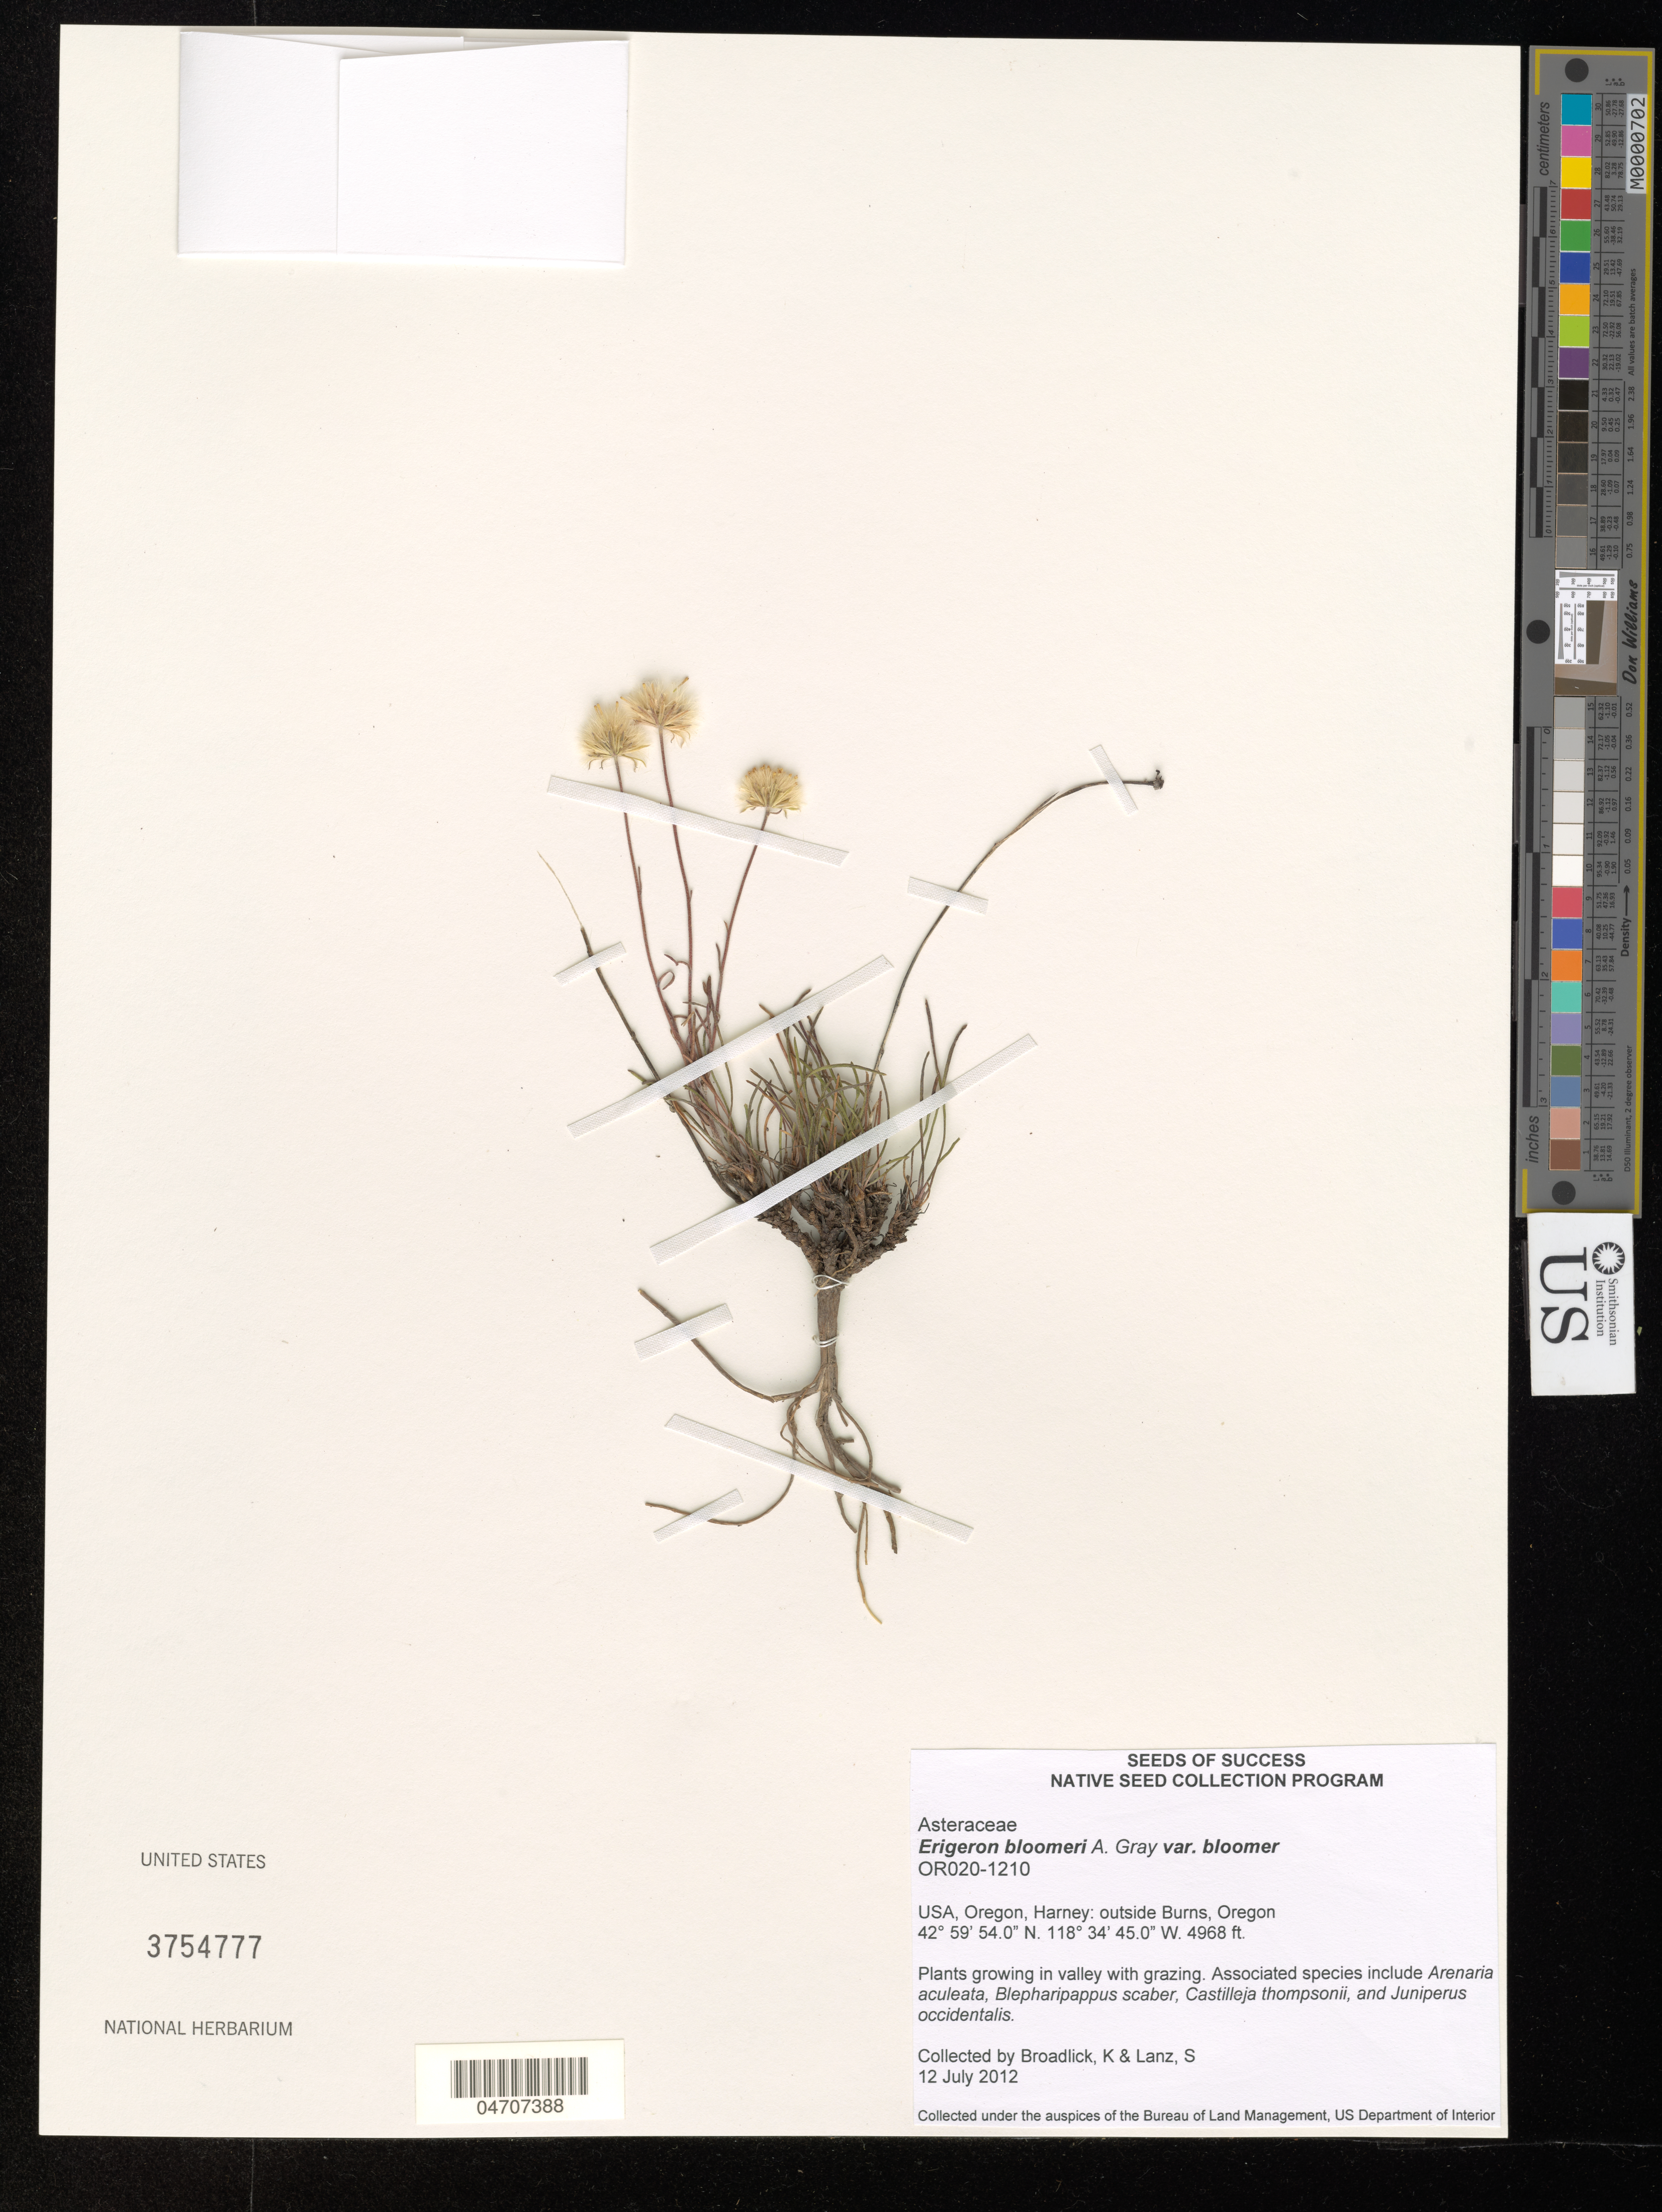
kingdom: Plantae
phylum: Tracheophyta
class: Magnoliopsida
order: Asterales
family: Asteraceae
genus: Erigeron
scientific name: Erigeron bloomeri var. bloomeri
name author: A. Gray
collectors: C. Monroy & J. Dyer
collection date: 2012-07-12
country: United States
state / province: Oregon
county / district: Harney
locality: Harney: outside Burns.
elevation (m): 1514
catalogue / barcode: US 3754777